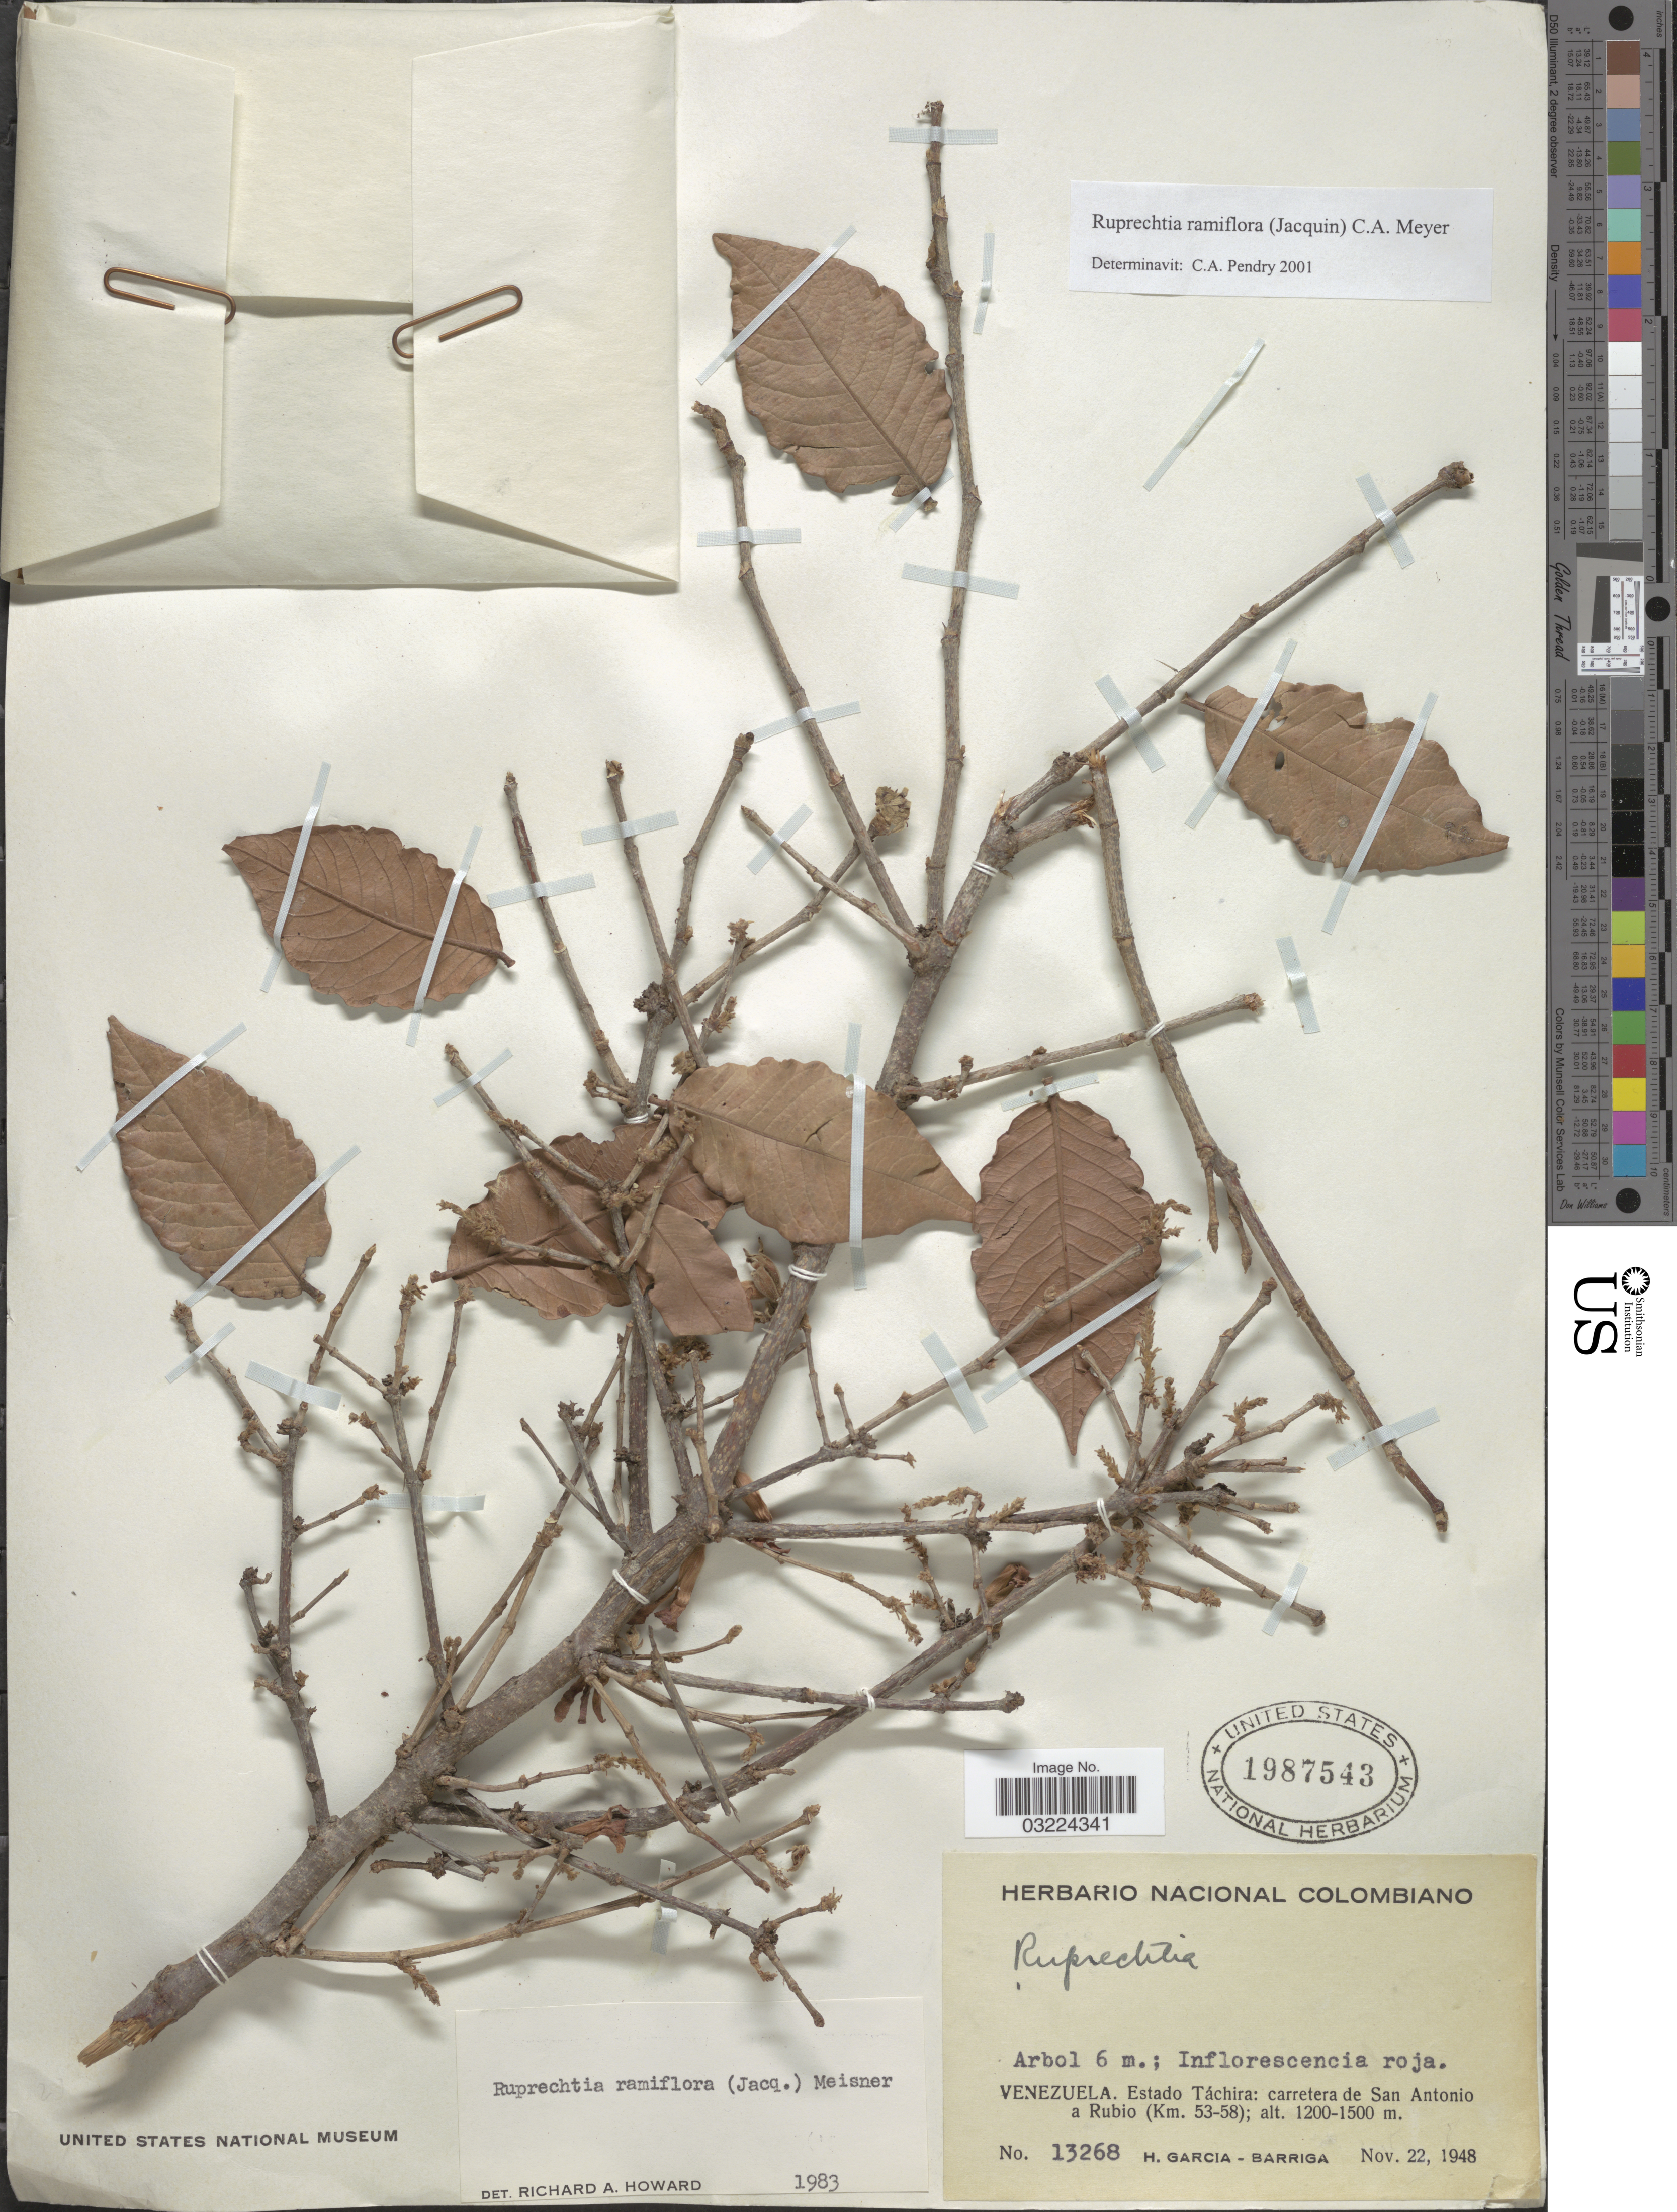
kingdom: Plantae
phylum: Tracheophyta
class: Magnoliopsida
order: Caryophyllales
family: Polygonaceae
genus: Ruprechtia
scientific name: Ruprechtia ramiflora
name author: (Jacq.) C.A. Mey.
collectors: H. García Barriga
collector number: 13268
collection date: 1948-11-22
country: Venezuela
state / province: Tachira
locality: Carretera de San Antonio a Rubio (Km. 53-58).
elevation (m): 1200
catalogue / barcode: US 1987543